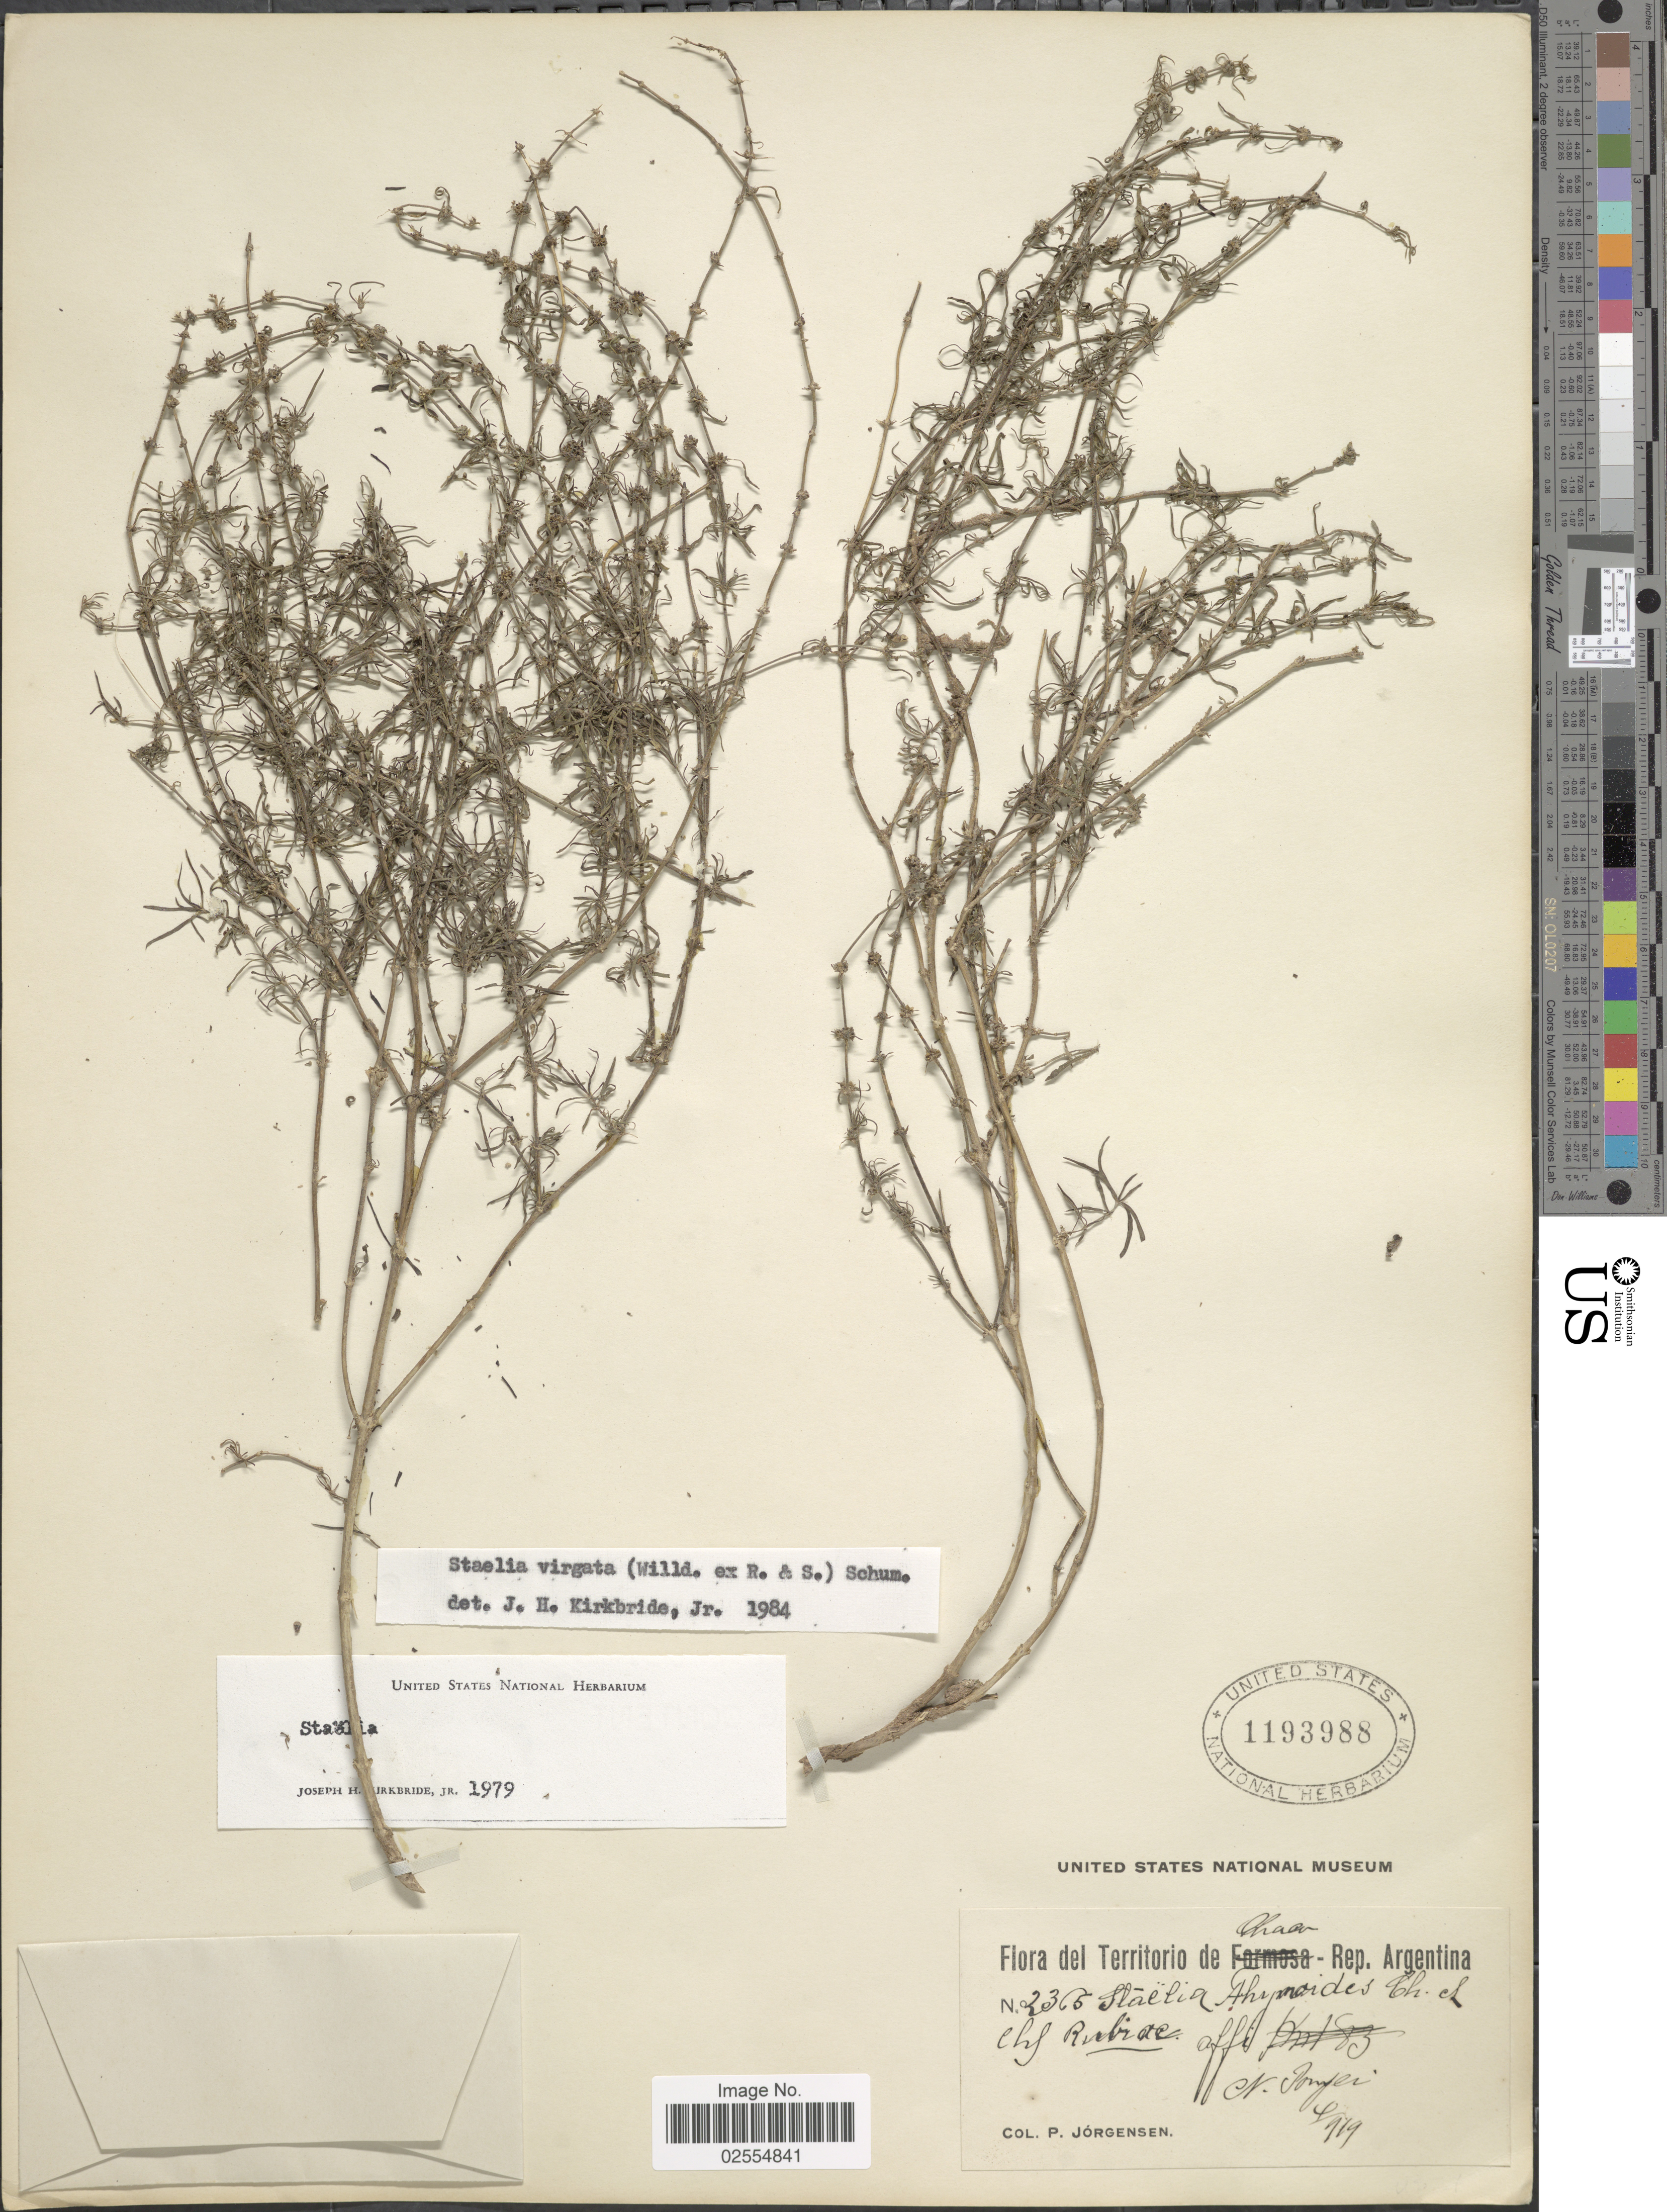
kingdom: Plantae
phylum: Tracheophyta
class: Magnoliopsida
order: Gentianales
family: Rubiaceae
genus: Staelia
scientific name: Staelia virgata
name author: (Link ex Roem. & Schult.) K. Schum.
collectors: P. Jörgensen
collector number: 2365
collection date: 1919-04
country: Argentina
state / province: Chaco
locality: N. Pompei.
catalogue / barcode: US 1193988